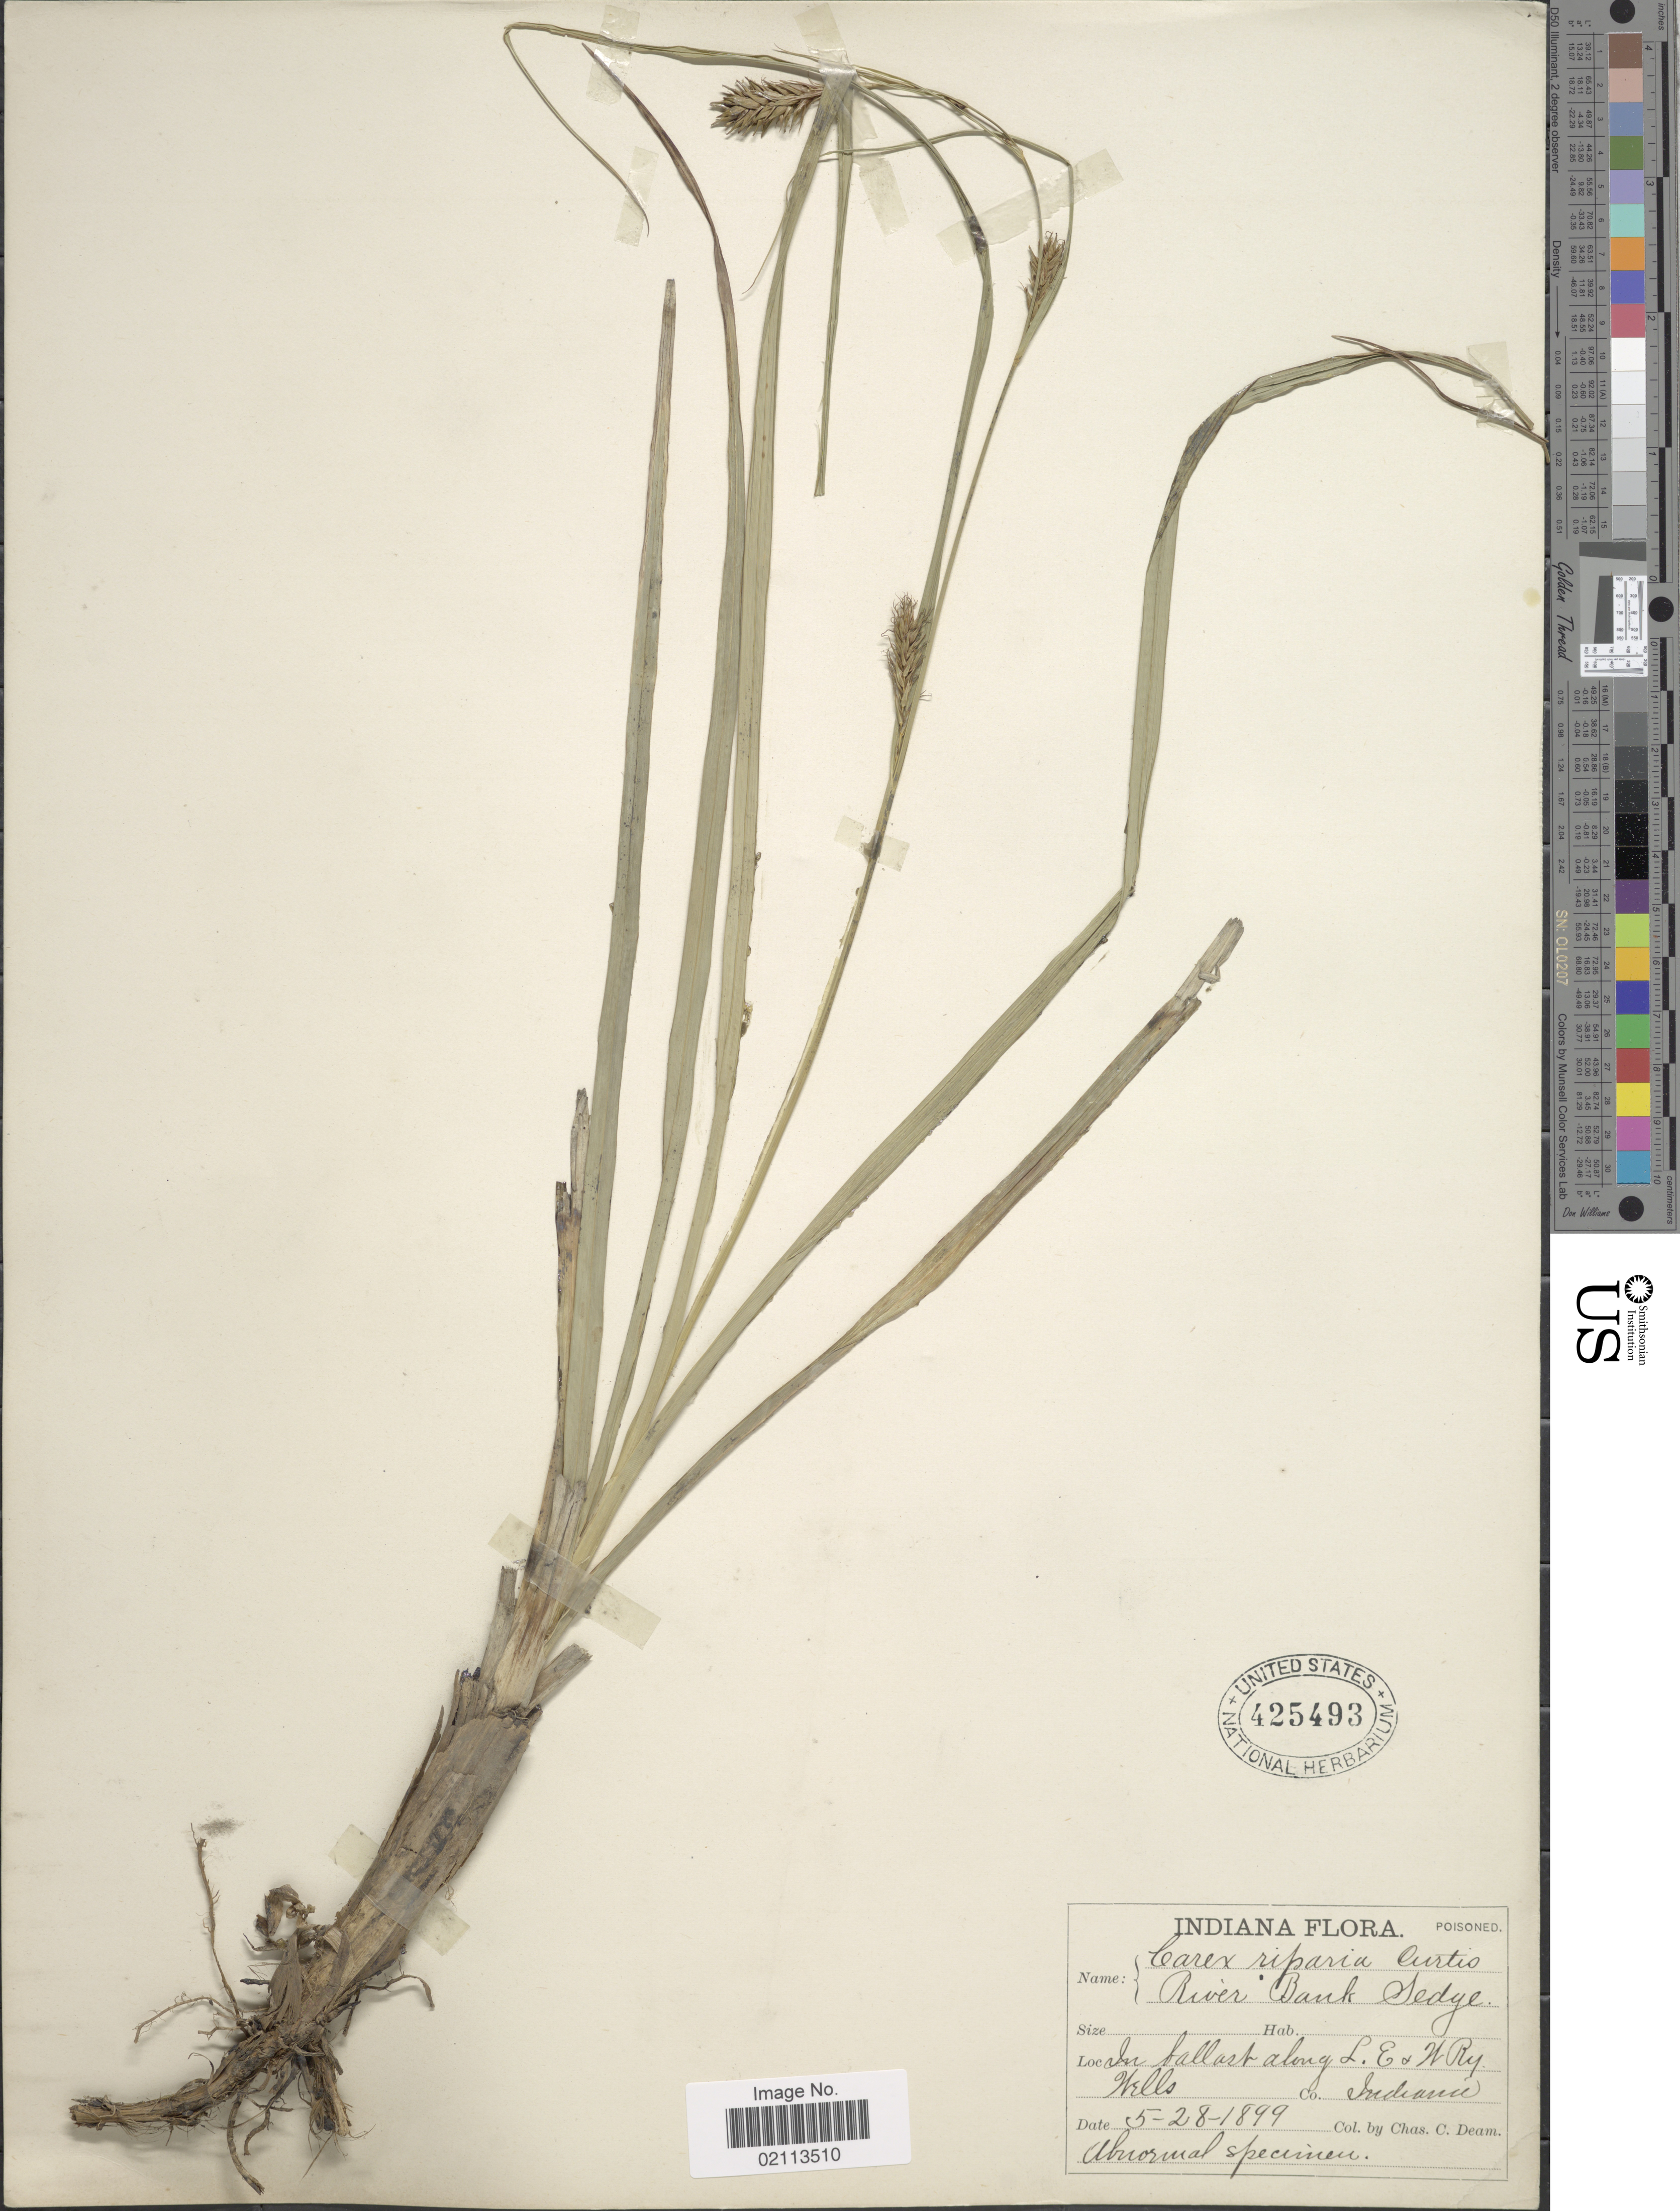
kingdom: Plantae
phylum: Tracheophyta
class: Liliopsida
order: Poales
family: Cyperaceae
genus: Carex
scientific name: Carex hyalinolepis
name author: Steud.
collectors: C. C. Deam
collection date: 1899-05-28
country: United States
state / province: Indiana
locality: In ballast along L.E. + N Ry Wells, Co Indiana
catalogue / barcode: US 425493